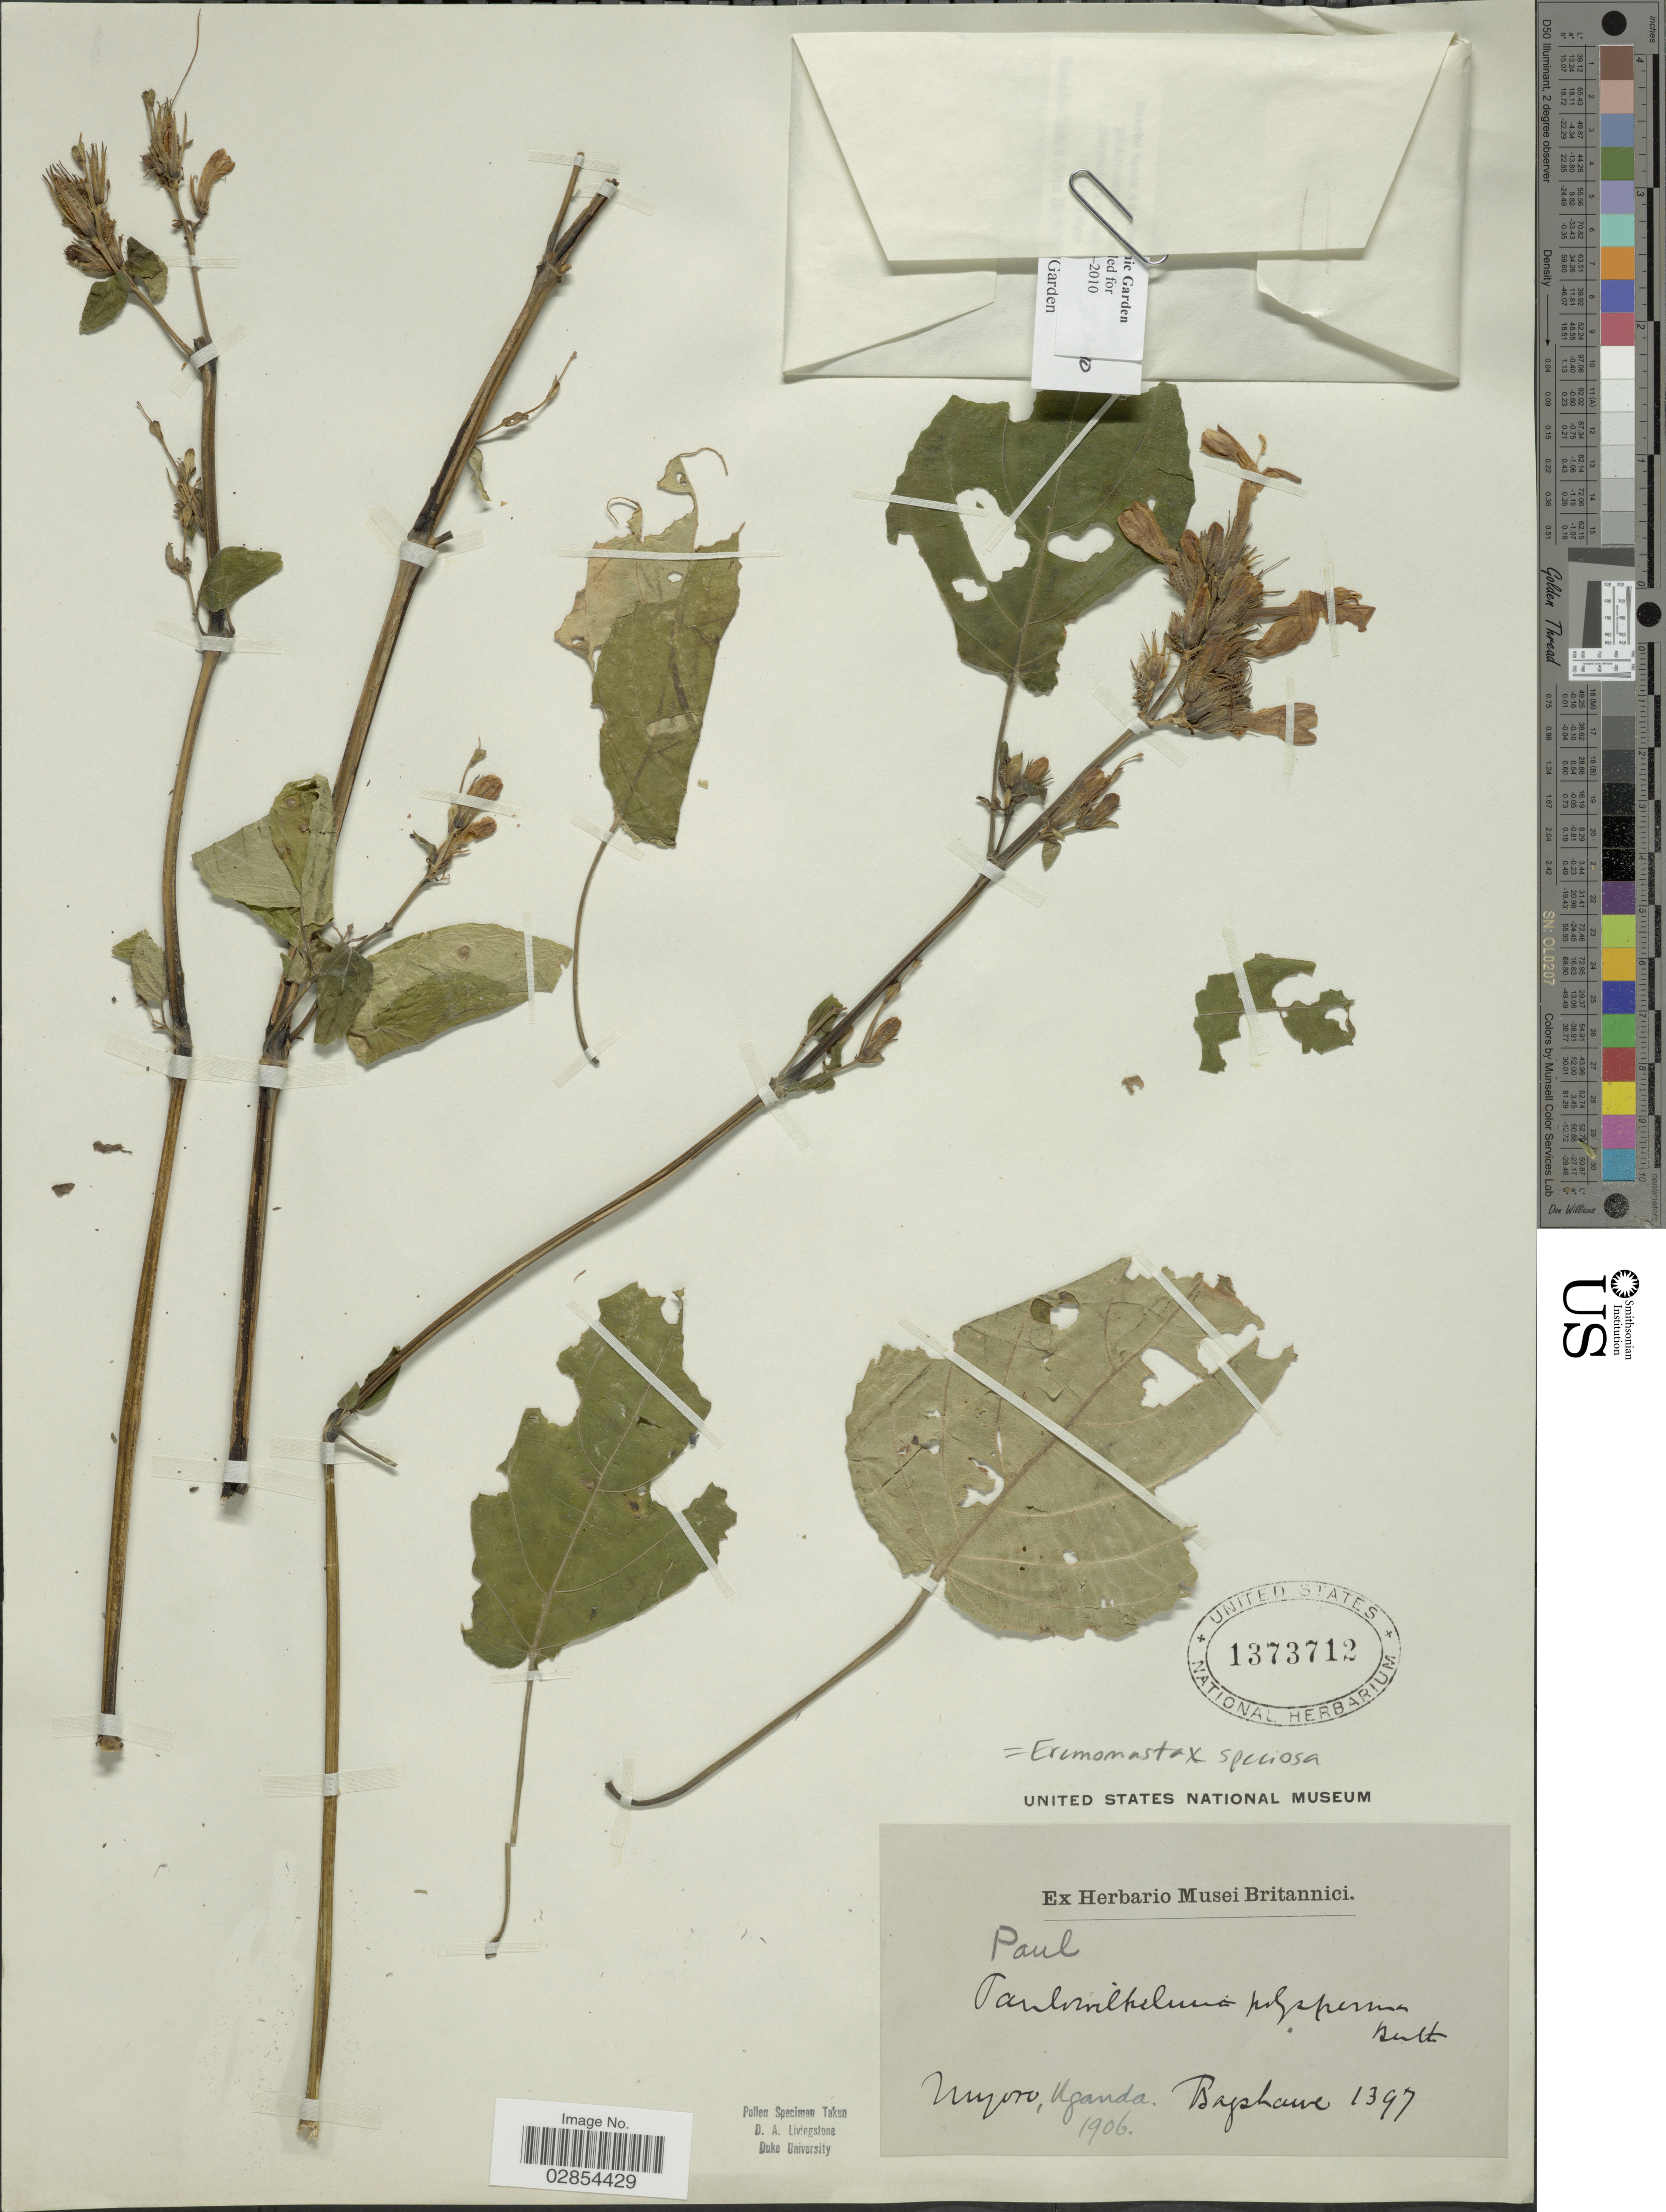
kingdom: Plantae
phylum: Tracheophyta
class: Magnoliopsida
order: Lamiales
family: Acanthaceae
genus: Eremomastax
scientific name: Eremomastax speciosa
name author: (Hochst.) Cufod.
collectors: Bagshawe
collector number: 1997*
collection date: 1906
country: Uganda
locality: Myoro.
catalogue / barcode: US 1373712